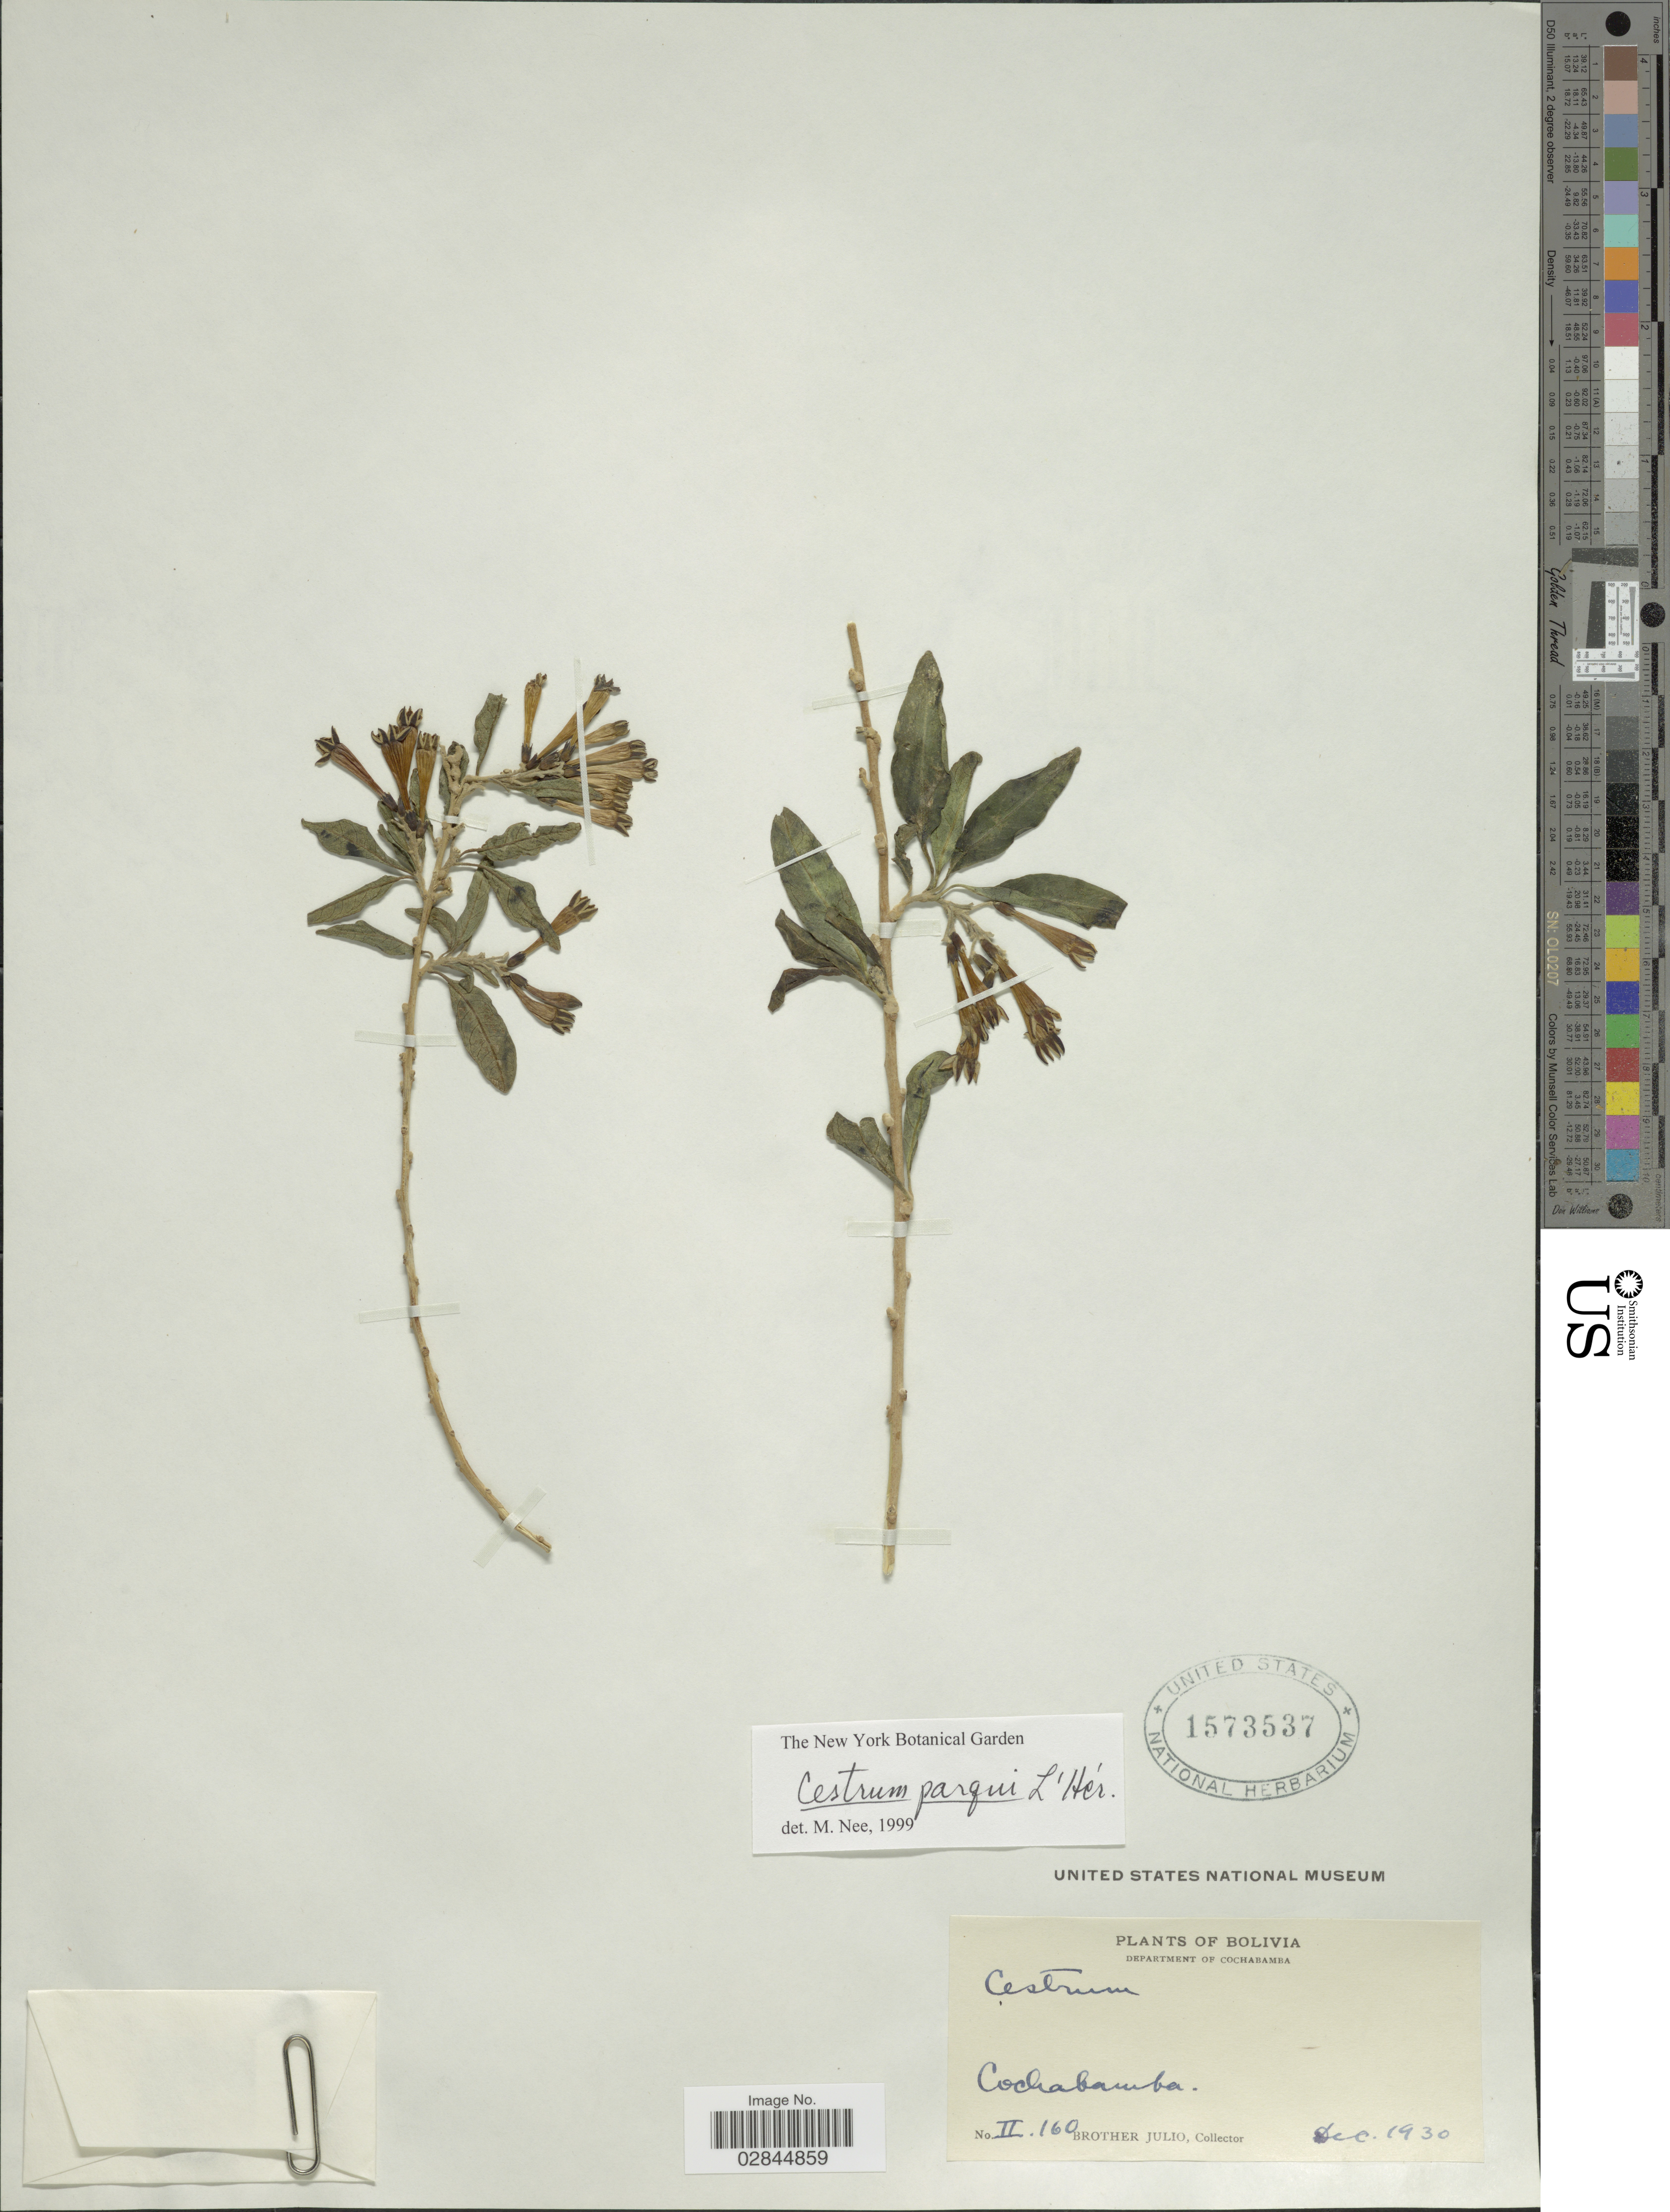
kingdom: Plantae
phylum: Tracheophyta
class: Magnoliopsida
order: Solanales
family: Solanaceae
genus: Cestrum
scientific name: Cestrum parqui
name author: L'Hér.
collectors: Bro. Julio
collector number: II.160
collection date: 1930-12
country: Bolivia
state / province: Cochabamba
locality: Cochabamba.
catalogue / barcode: US 1573537